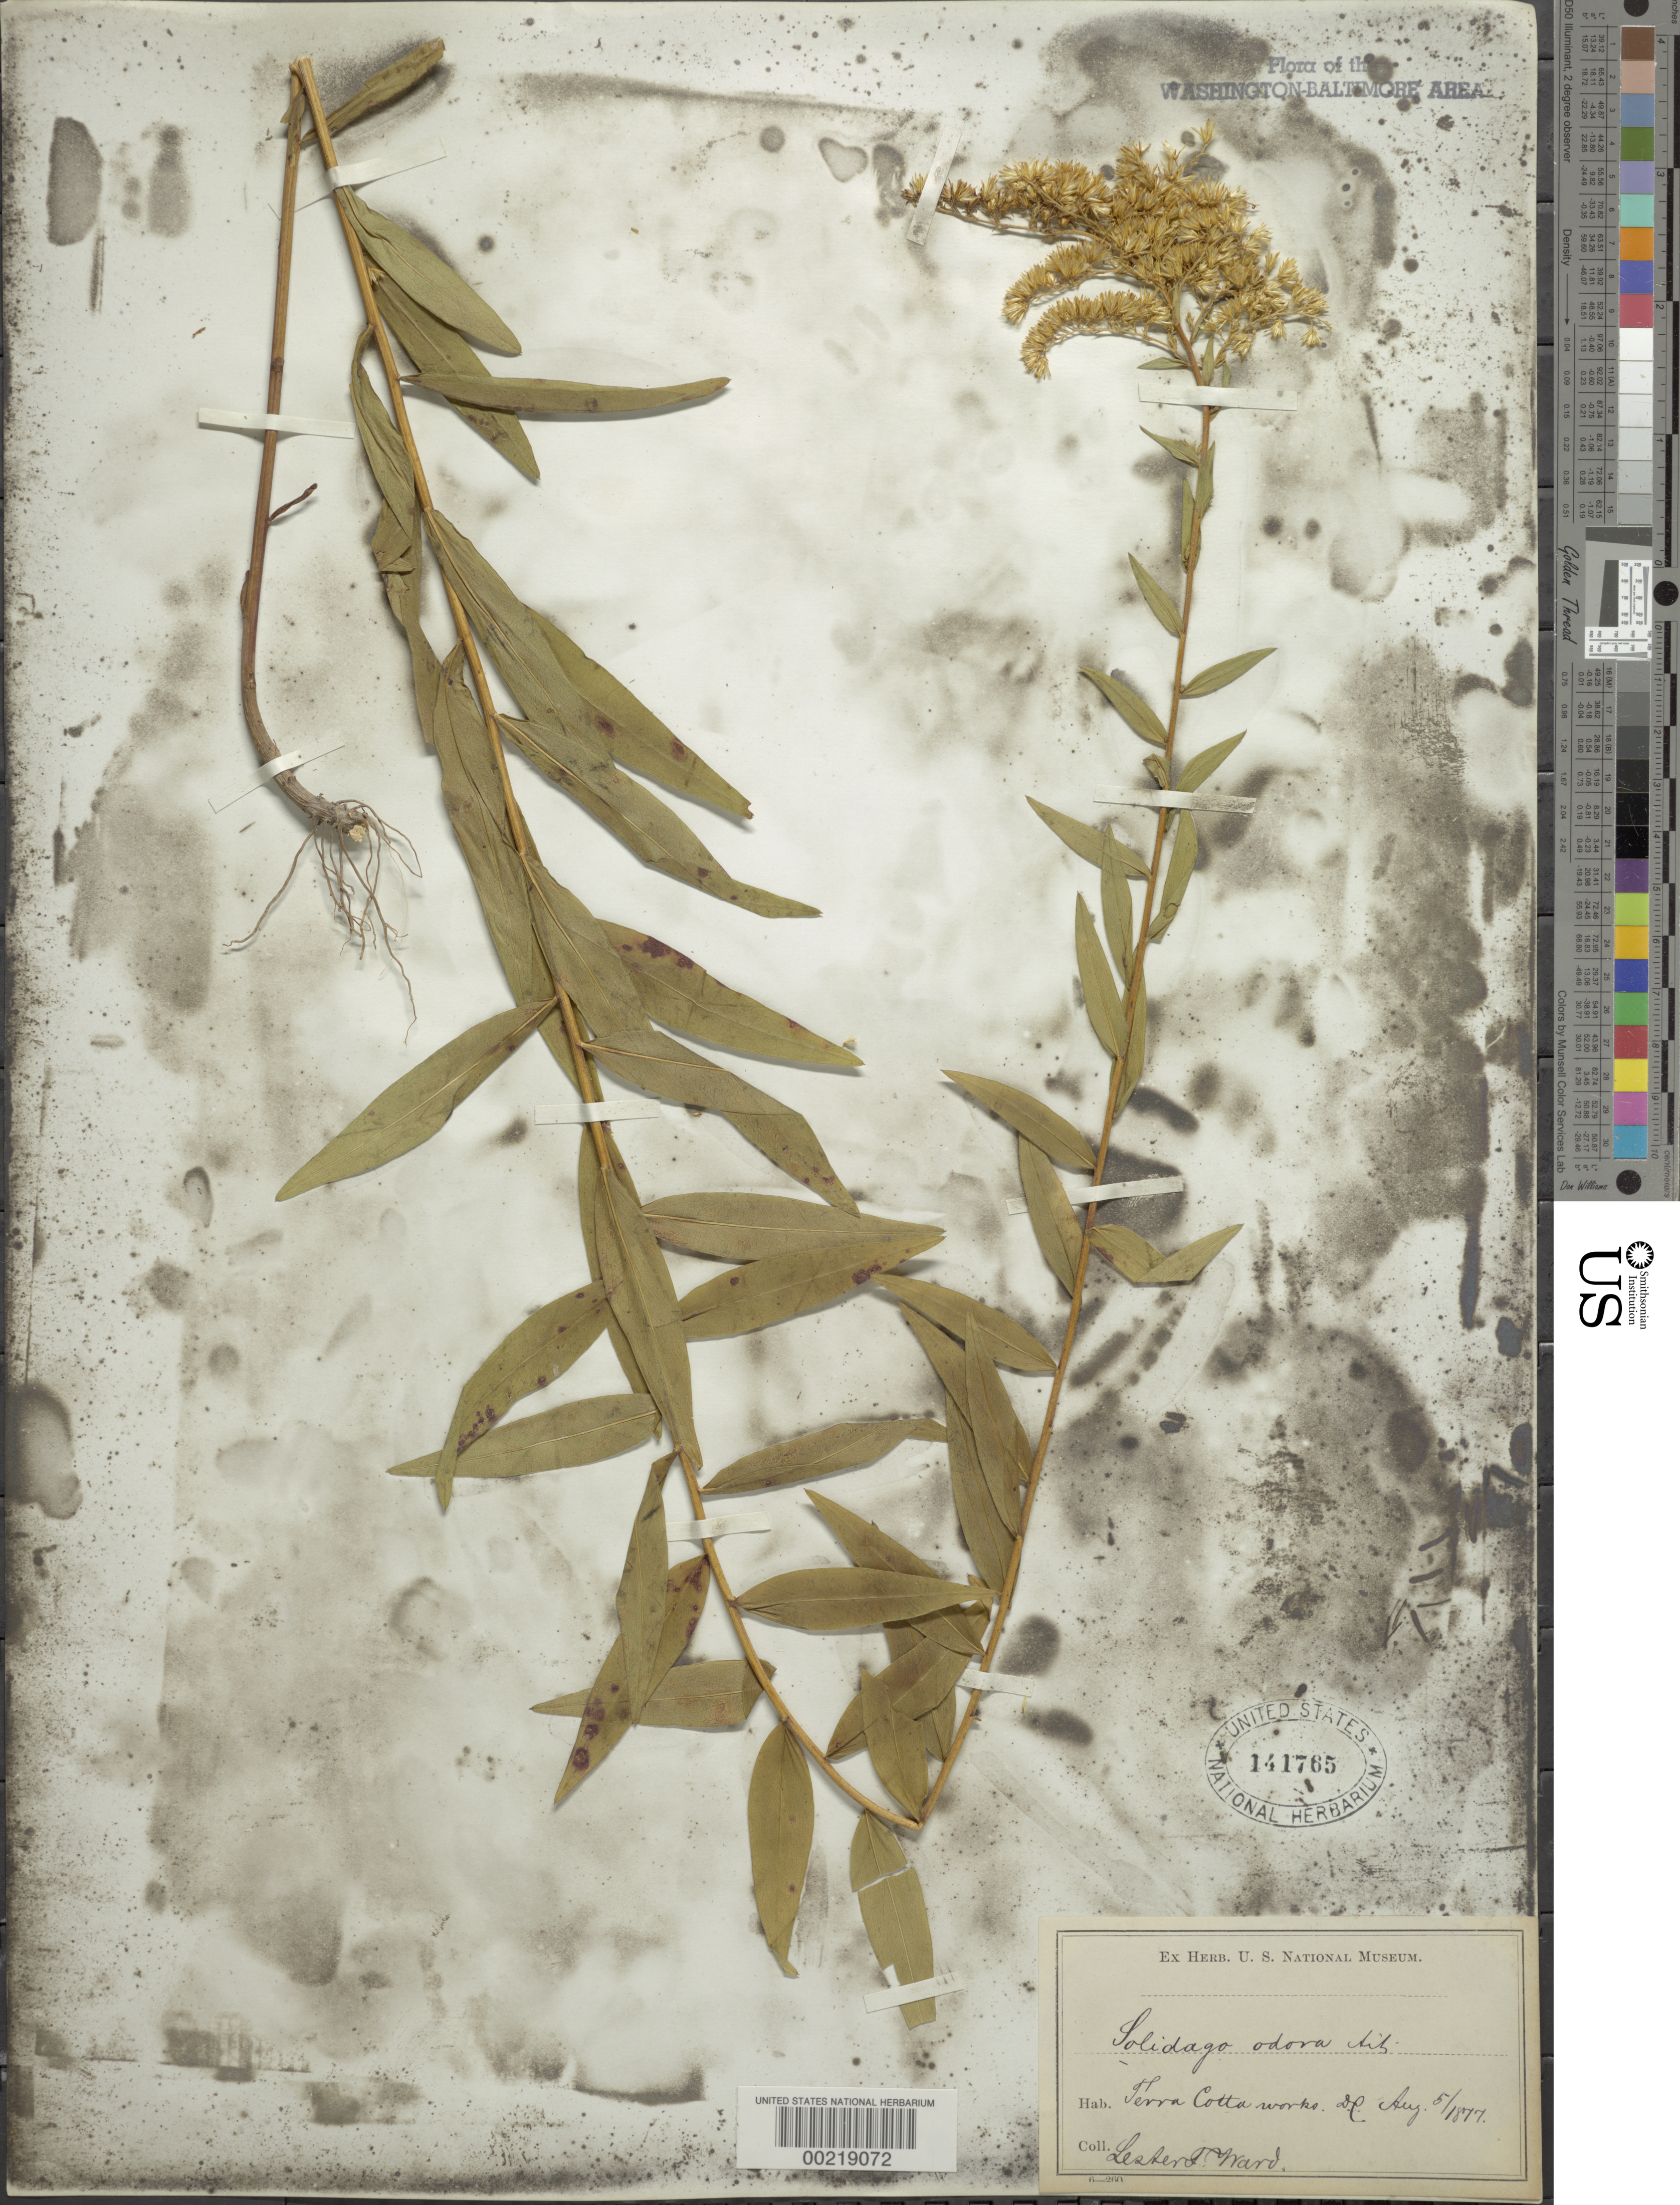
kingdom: Plantae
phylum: Tracheophyta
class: Magnoliopsida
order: Asterales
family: Asteraceae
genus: Solidago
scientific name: Solidago odora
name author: Aiton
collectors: L. F. Ward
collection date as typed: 05 Aug 1877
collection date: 1877-08-05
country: United States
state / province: District of Columbia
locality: Terra Cotta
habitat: Swamp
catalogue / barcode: US 141765